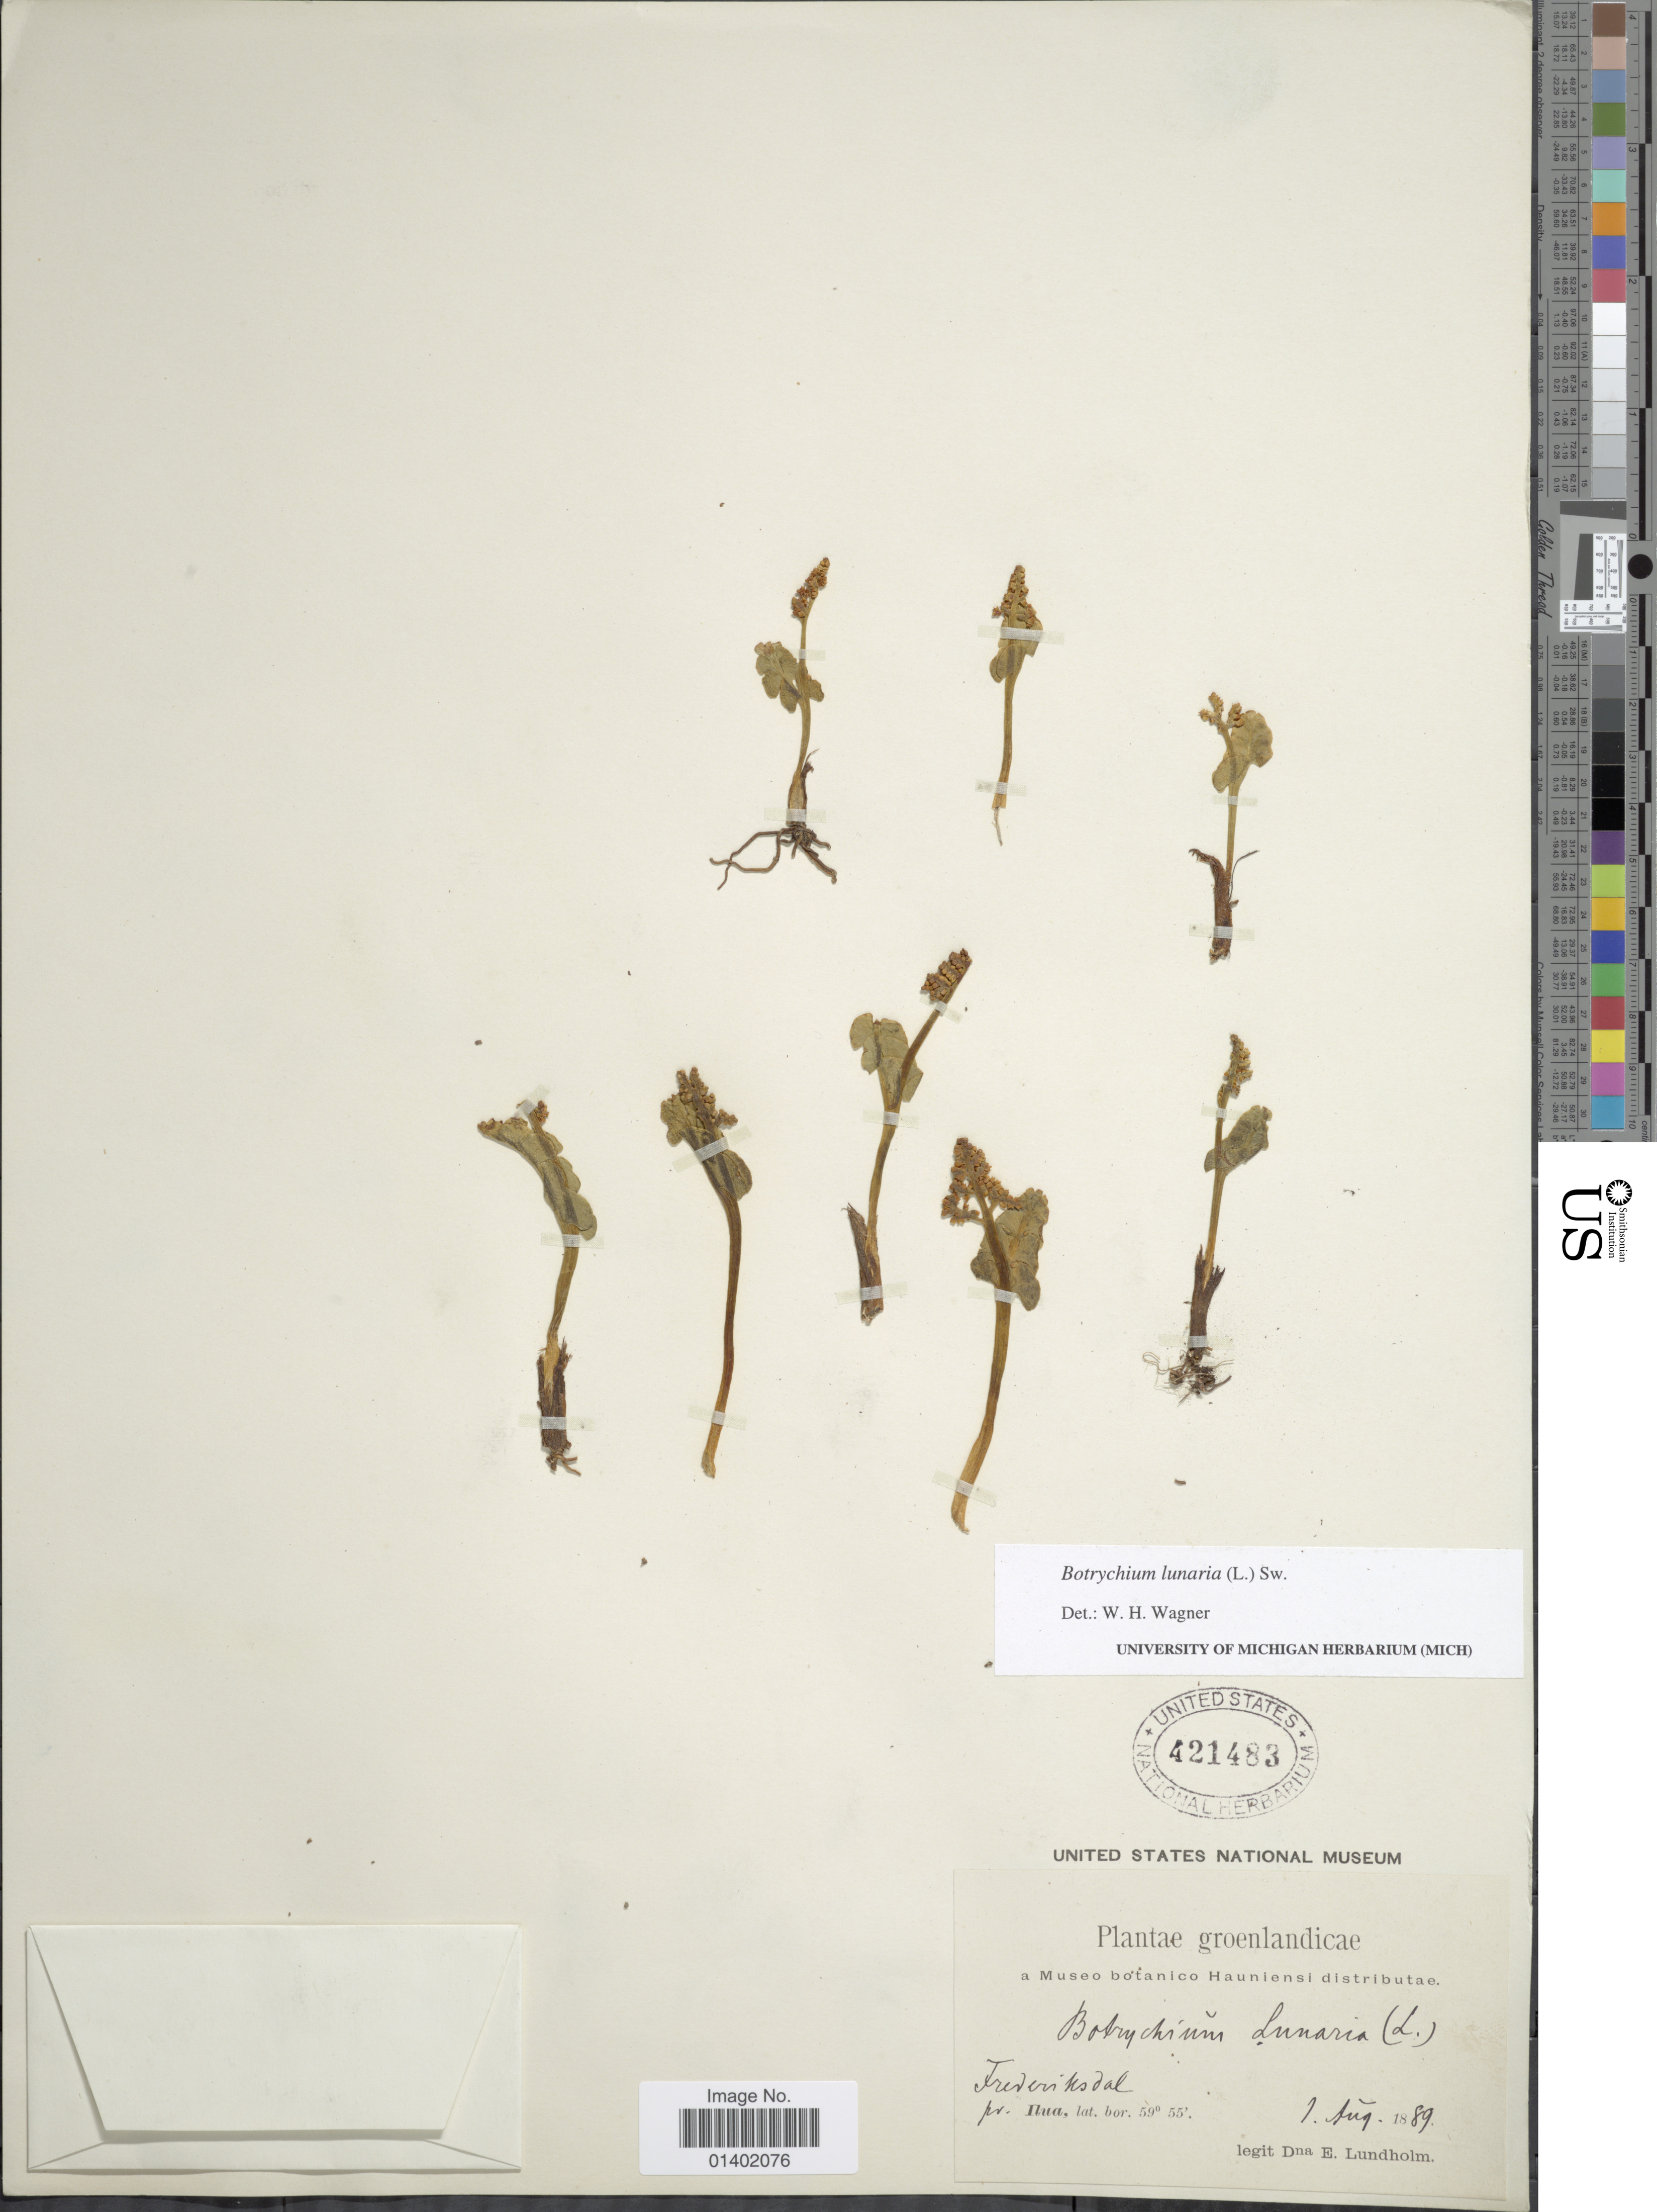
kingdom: Plantae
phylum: Tracheophyta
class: Polypodiopsida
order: Ophioglossales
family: Ophioglossaceae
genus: Botrychium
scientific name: Botrychium lunaria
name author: (L.) Sw.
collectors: E. Lundholm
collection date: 1889-08-01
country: Greenland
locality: Frederiksdal, Ilua.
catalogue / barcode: US 421483